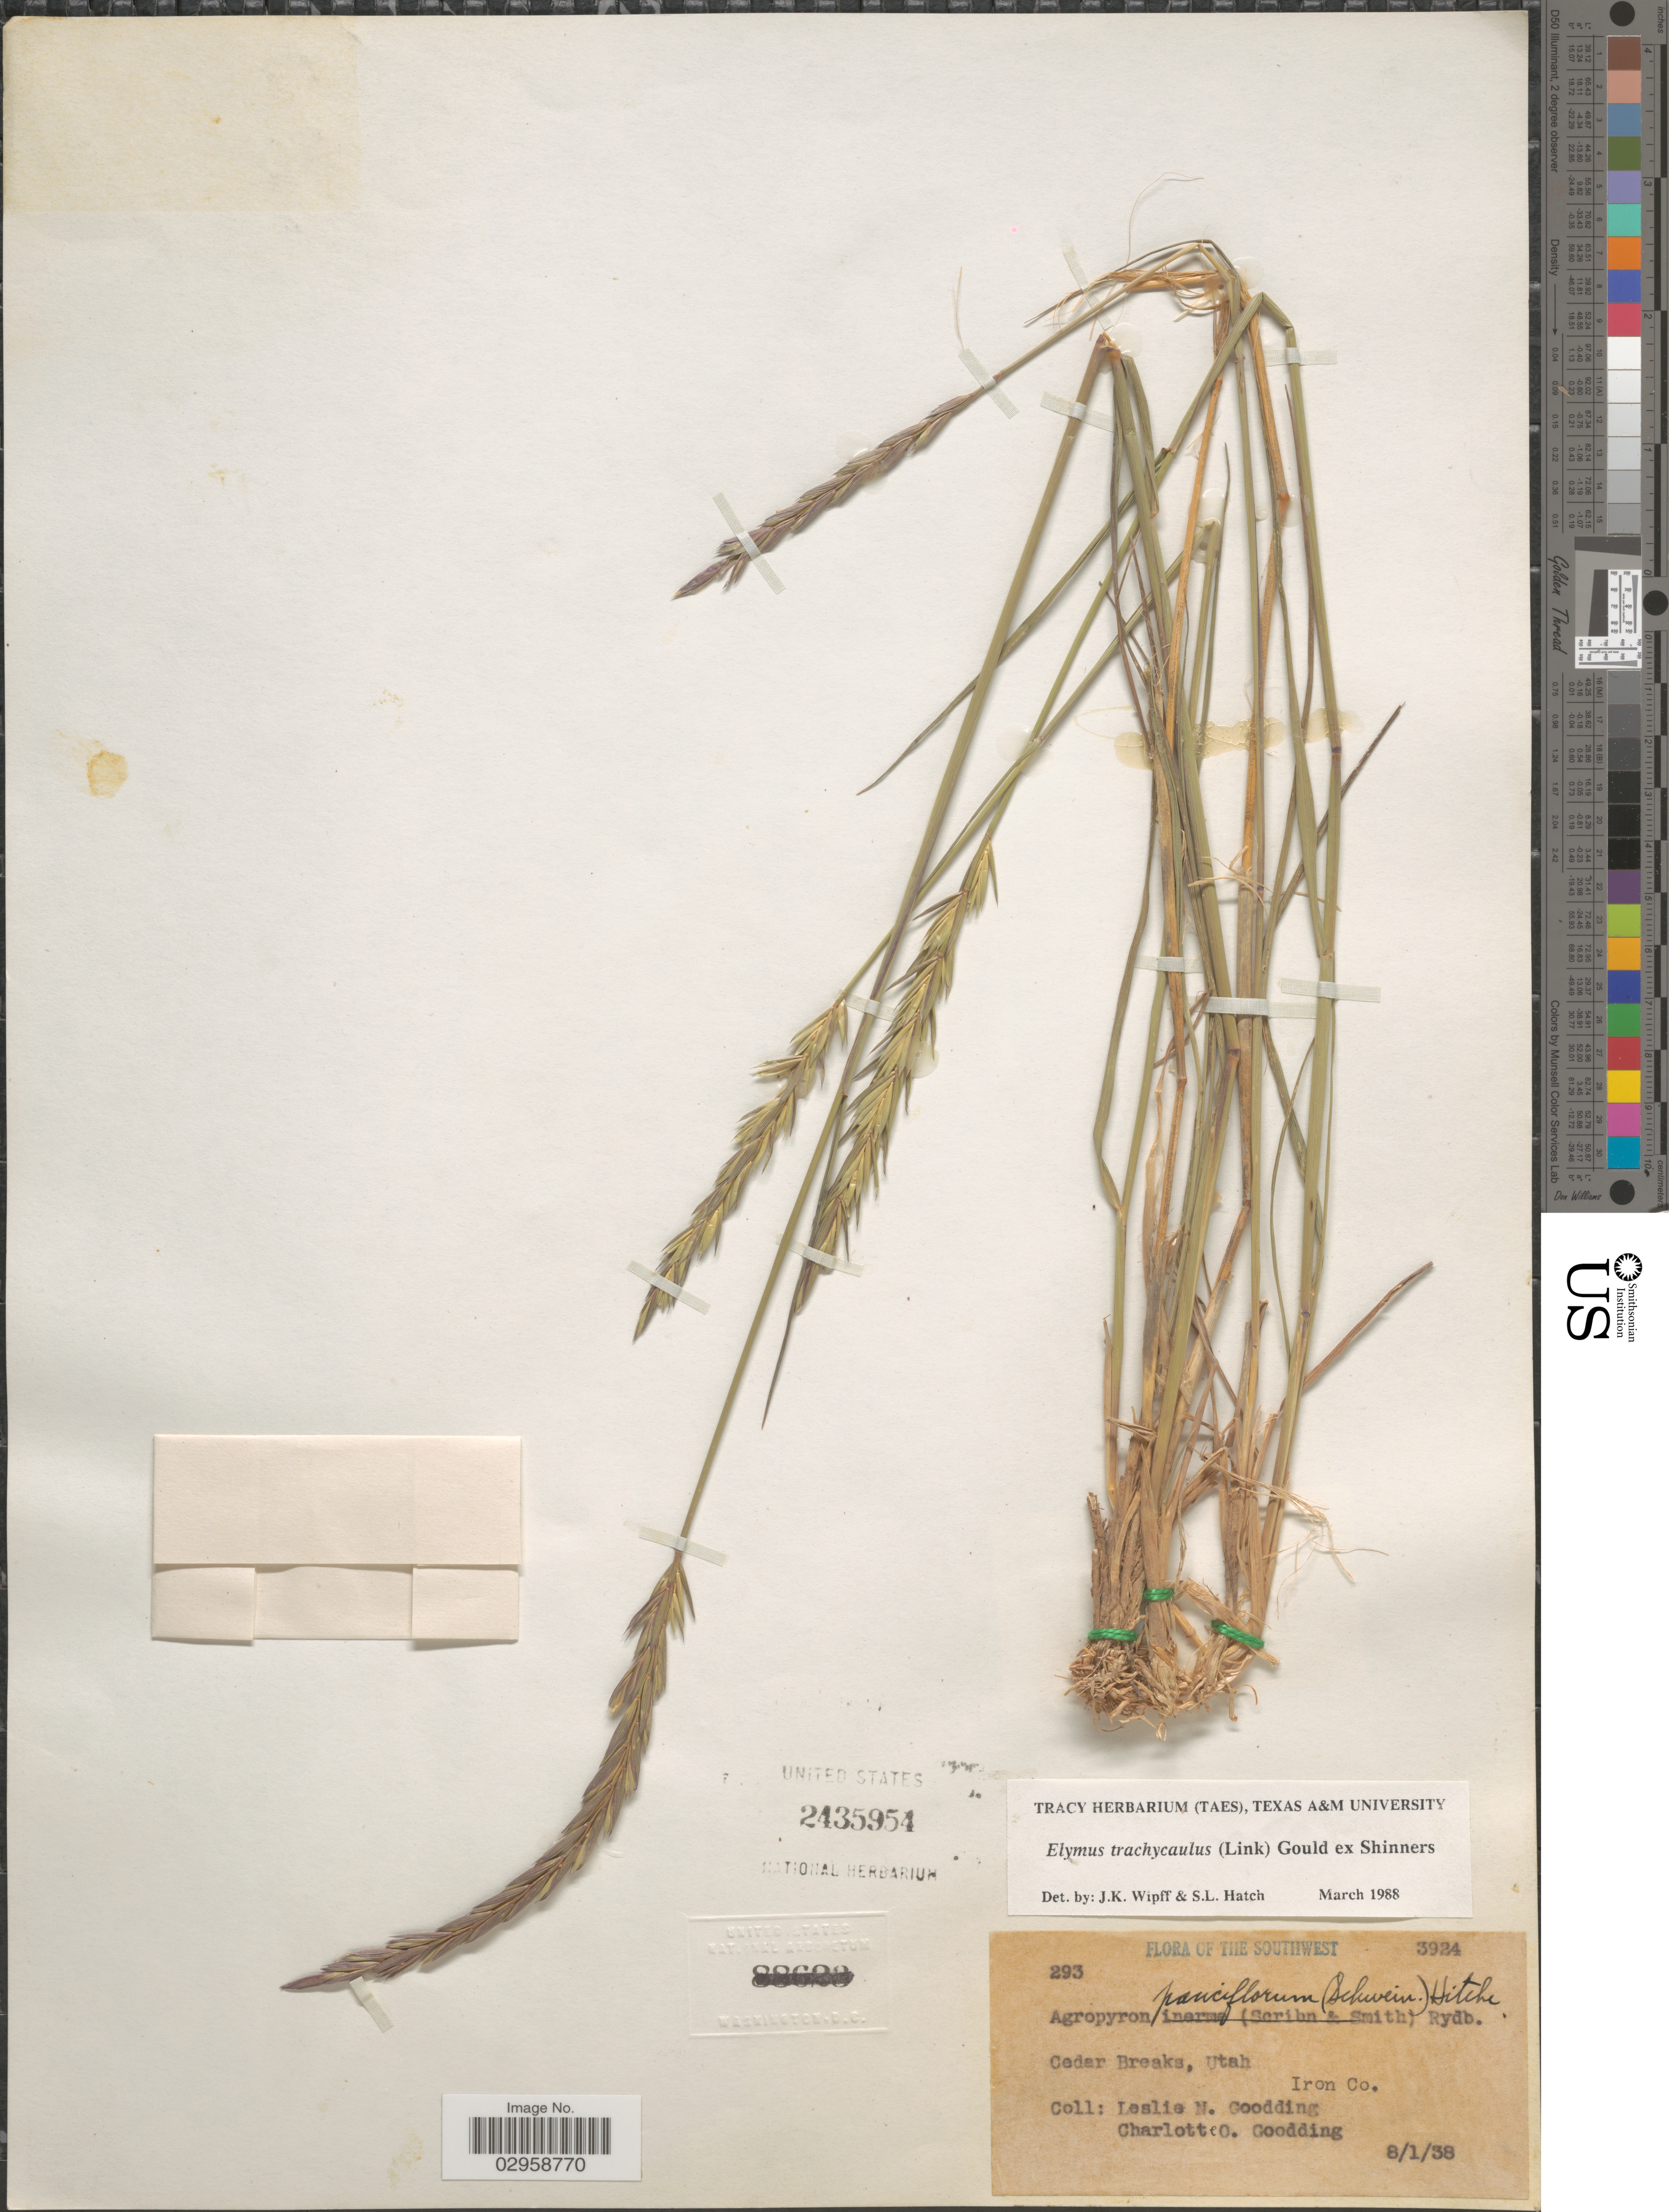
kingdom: Plantae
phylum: Tracheophyta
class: Liliopsida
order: Poales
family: Poaceae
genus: Elymus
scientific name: Elymus trachycaulus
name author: (Link) Gould ex Shinners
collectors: L. N. Goodding & C. Goodding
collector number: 293/3924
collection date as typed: Transcribed d/m/y: 1/8/38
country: United States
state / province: Utah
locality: The Southwest. Cedar Breaks. Iron Co.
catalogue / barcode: US 2435954